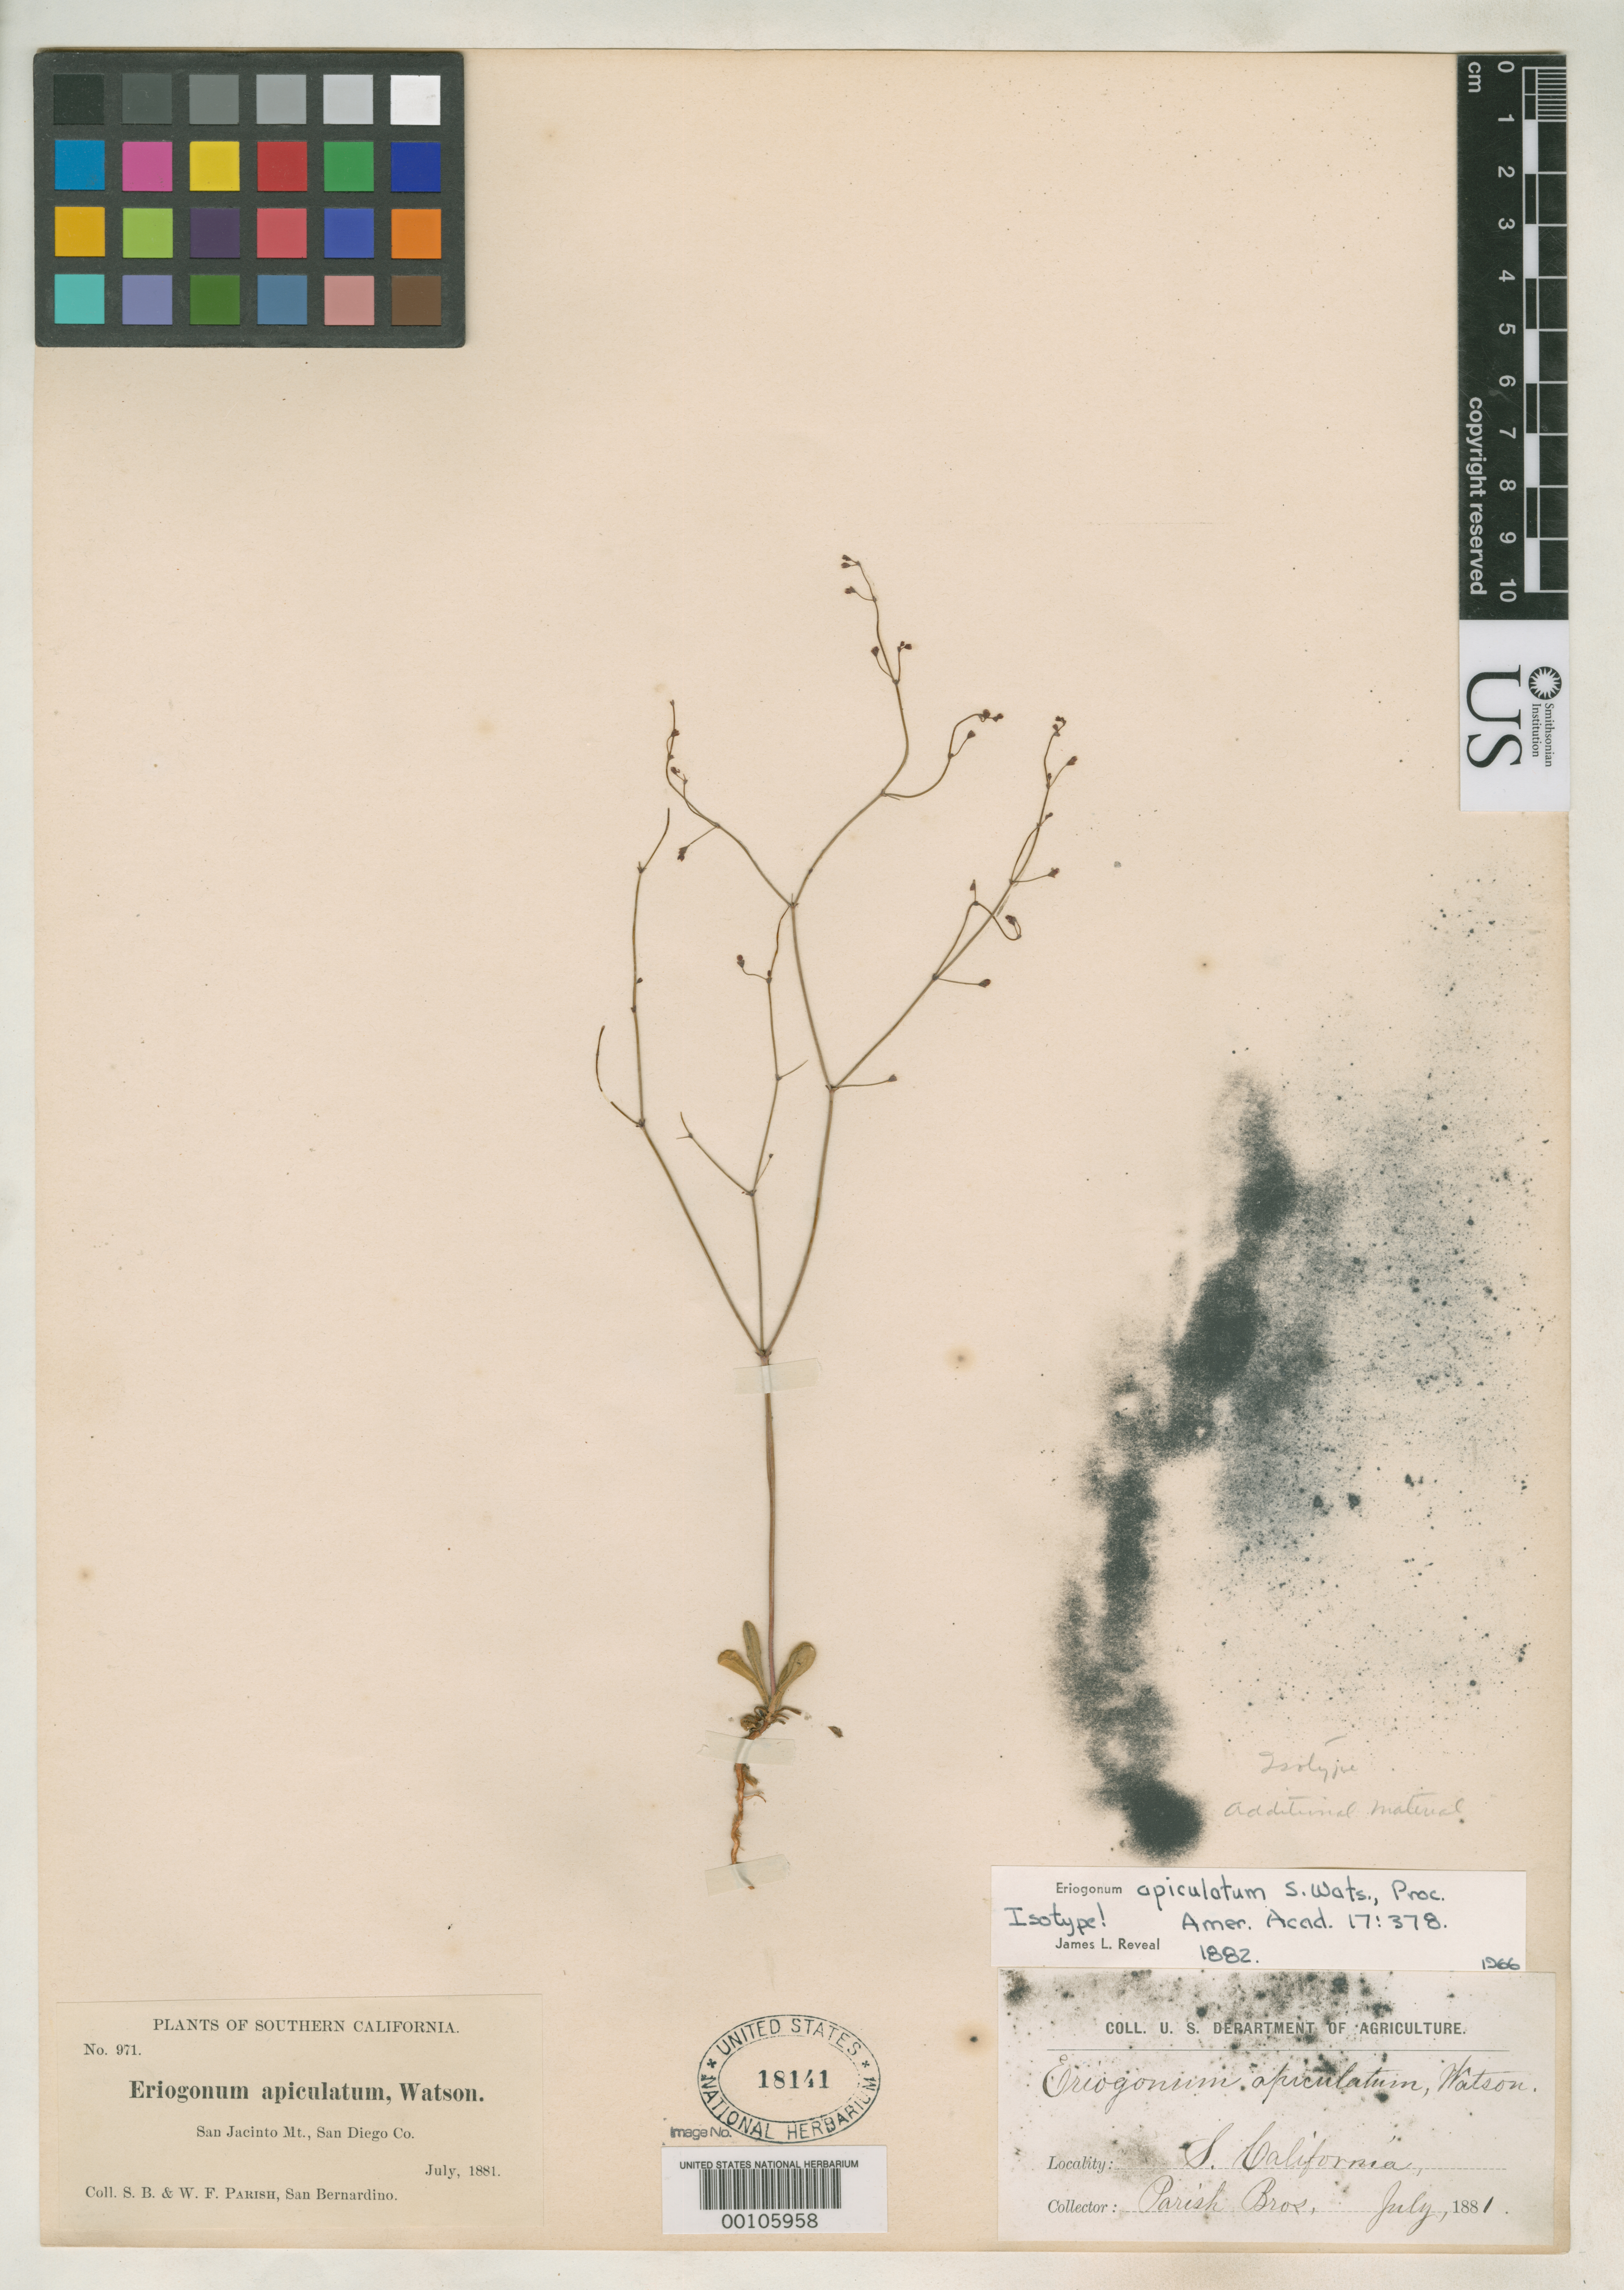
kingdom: Plantae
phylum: Tracheophyta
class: Magnoliopsida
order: Caryophyllales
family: Polygonaceae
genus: Eriogonum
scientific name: Eriogonum apiculatum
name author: S. Watson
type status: Isotype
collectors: S. B. Parish & W. F. Parish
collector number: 971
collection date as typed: Jul 1881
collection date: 1881-07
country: United States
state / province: California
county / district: Riverside / San Diego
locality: Sanjacinto Mt.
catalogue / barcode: US 18141